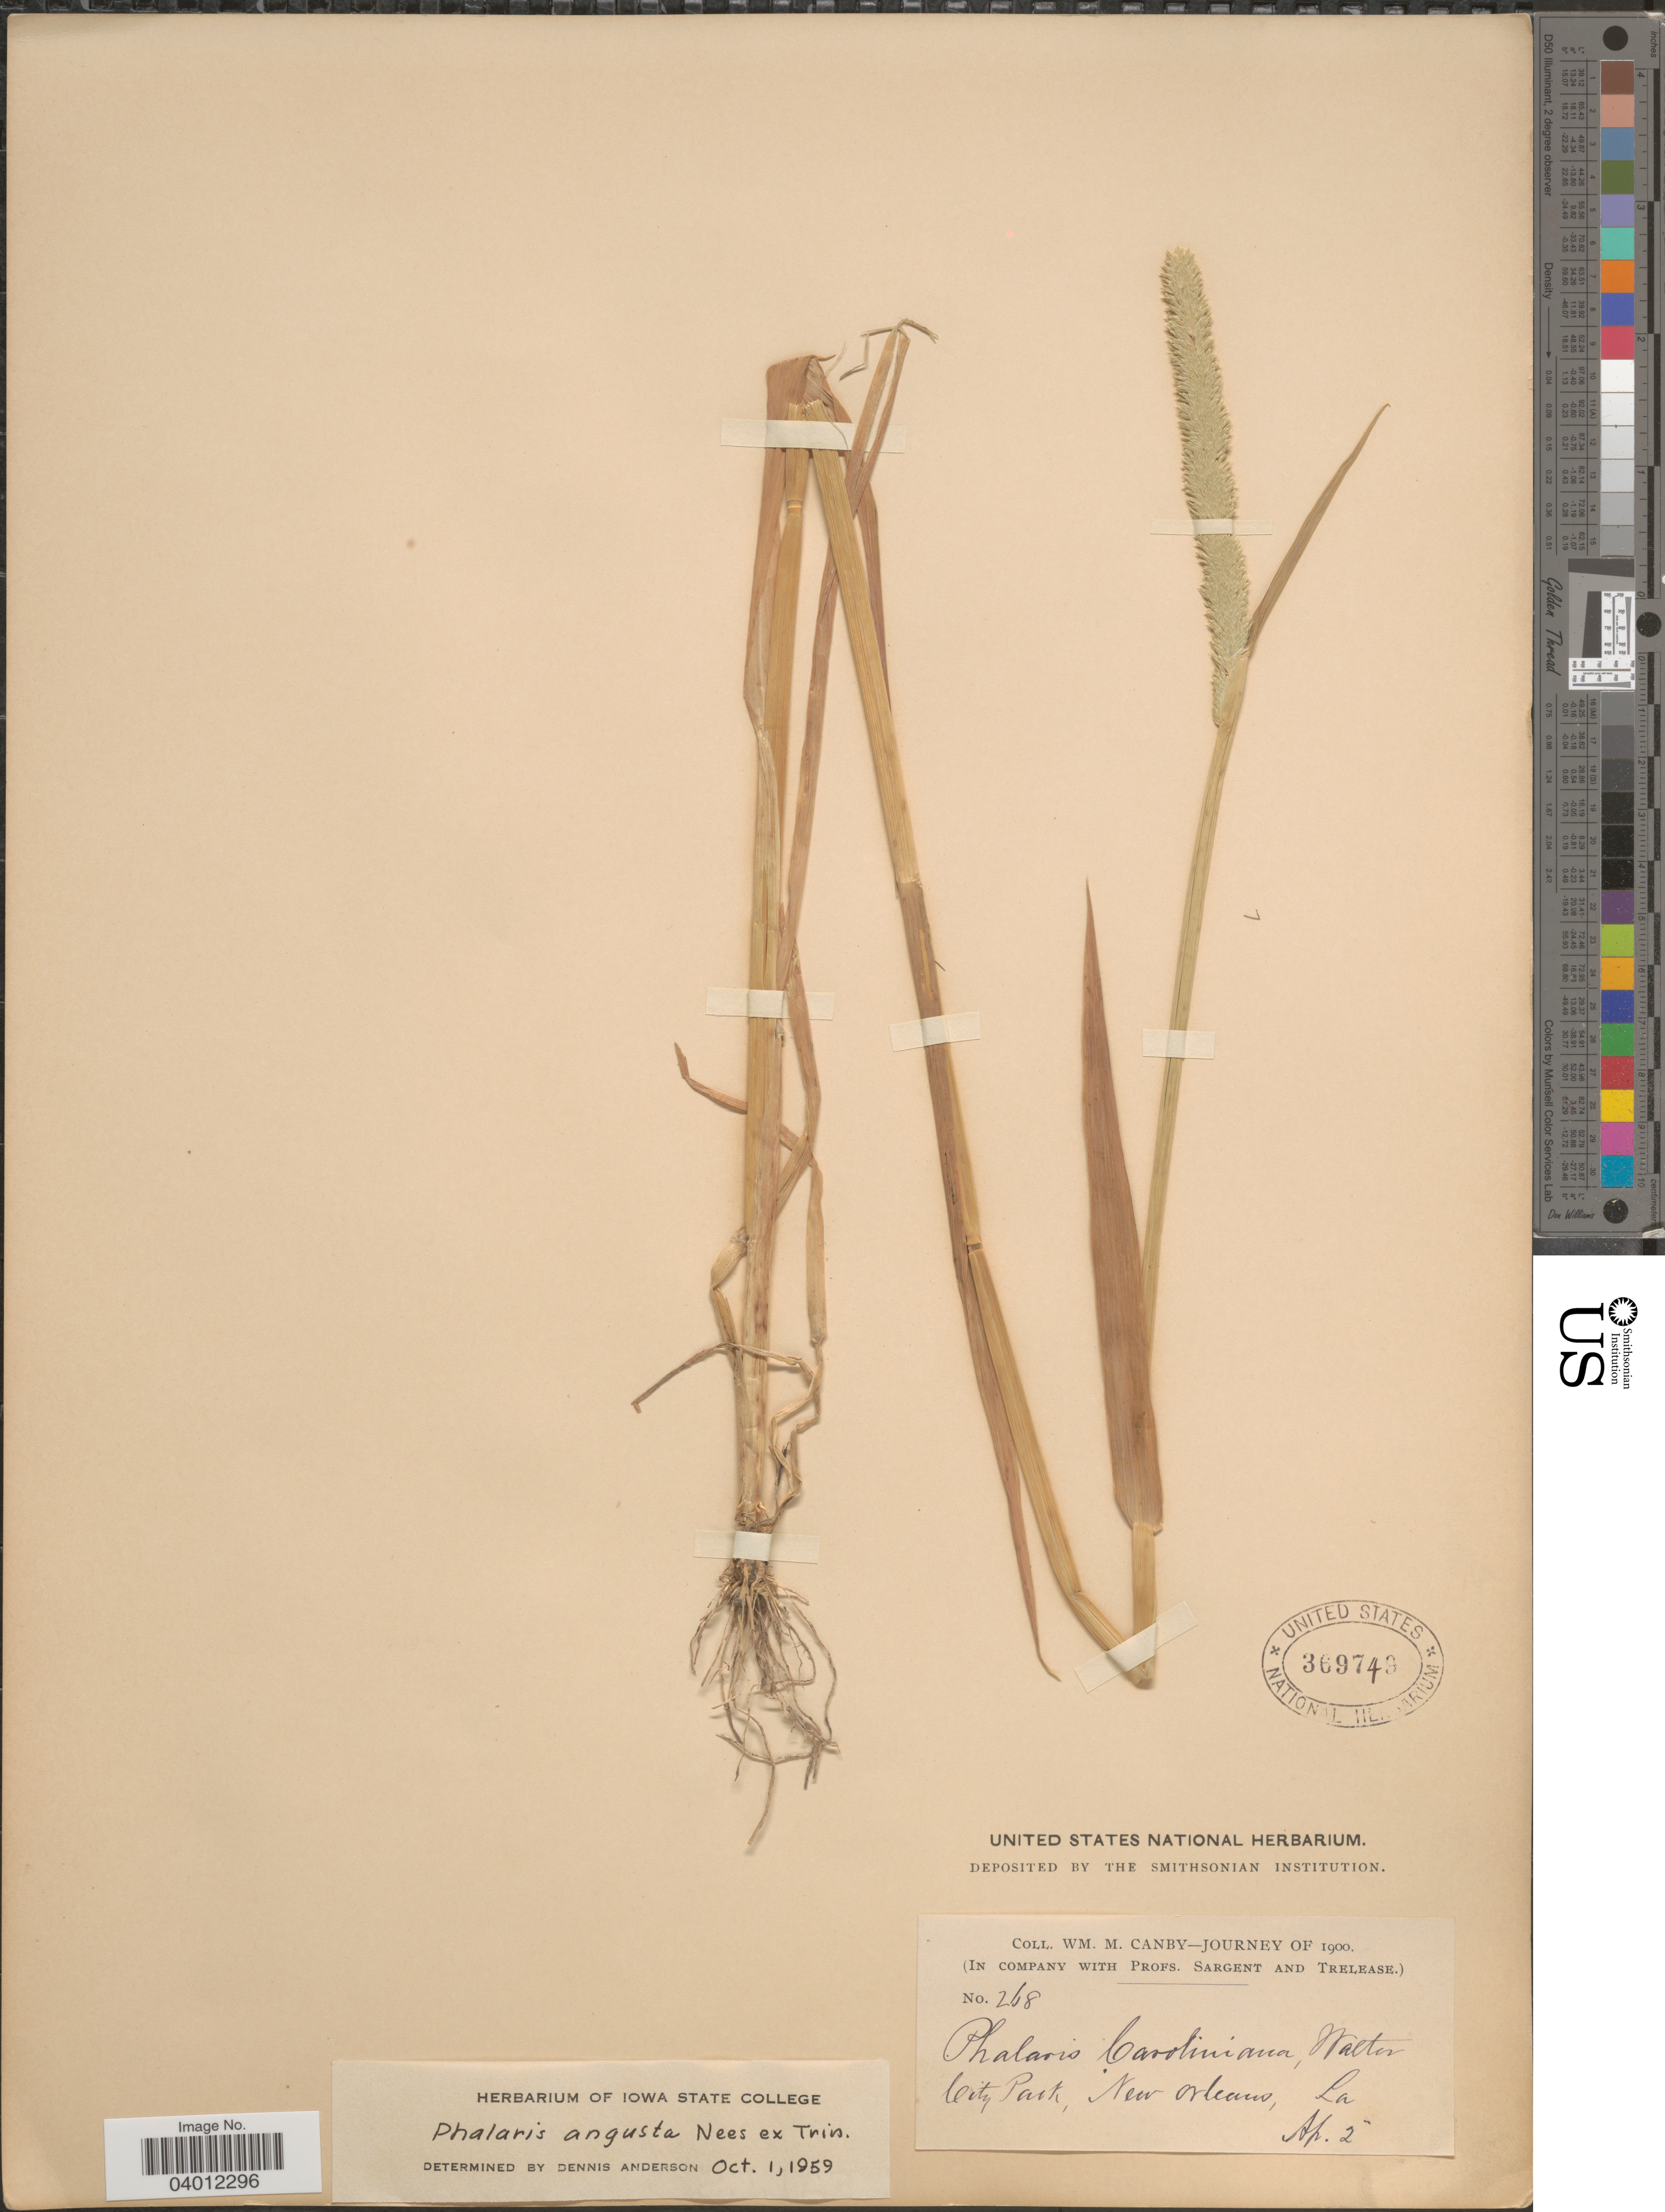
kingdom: Plantae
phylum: Tracheophyta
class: Liliopsida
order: Poales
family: Poaceae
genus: Phalaris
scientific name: Phalaris angusta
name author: Nees ex Trin.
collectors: W. M. Canby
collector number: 268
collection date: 1900-04-02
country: United States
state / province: Louisiana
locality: City Park, New Orleans.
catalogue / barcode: US 369749